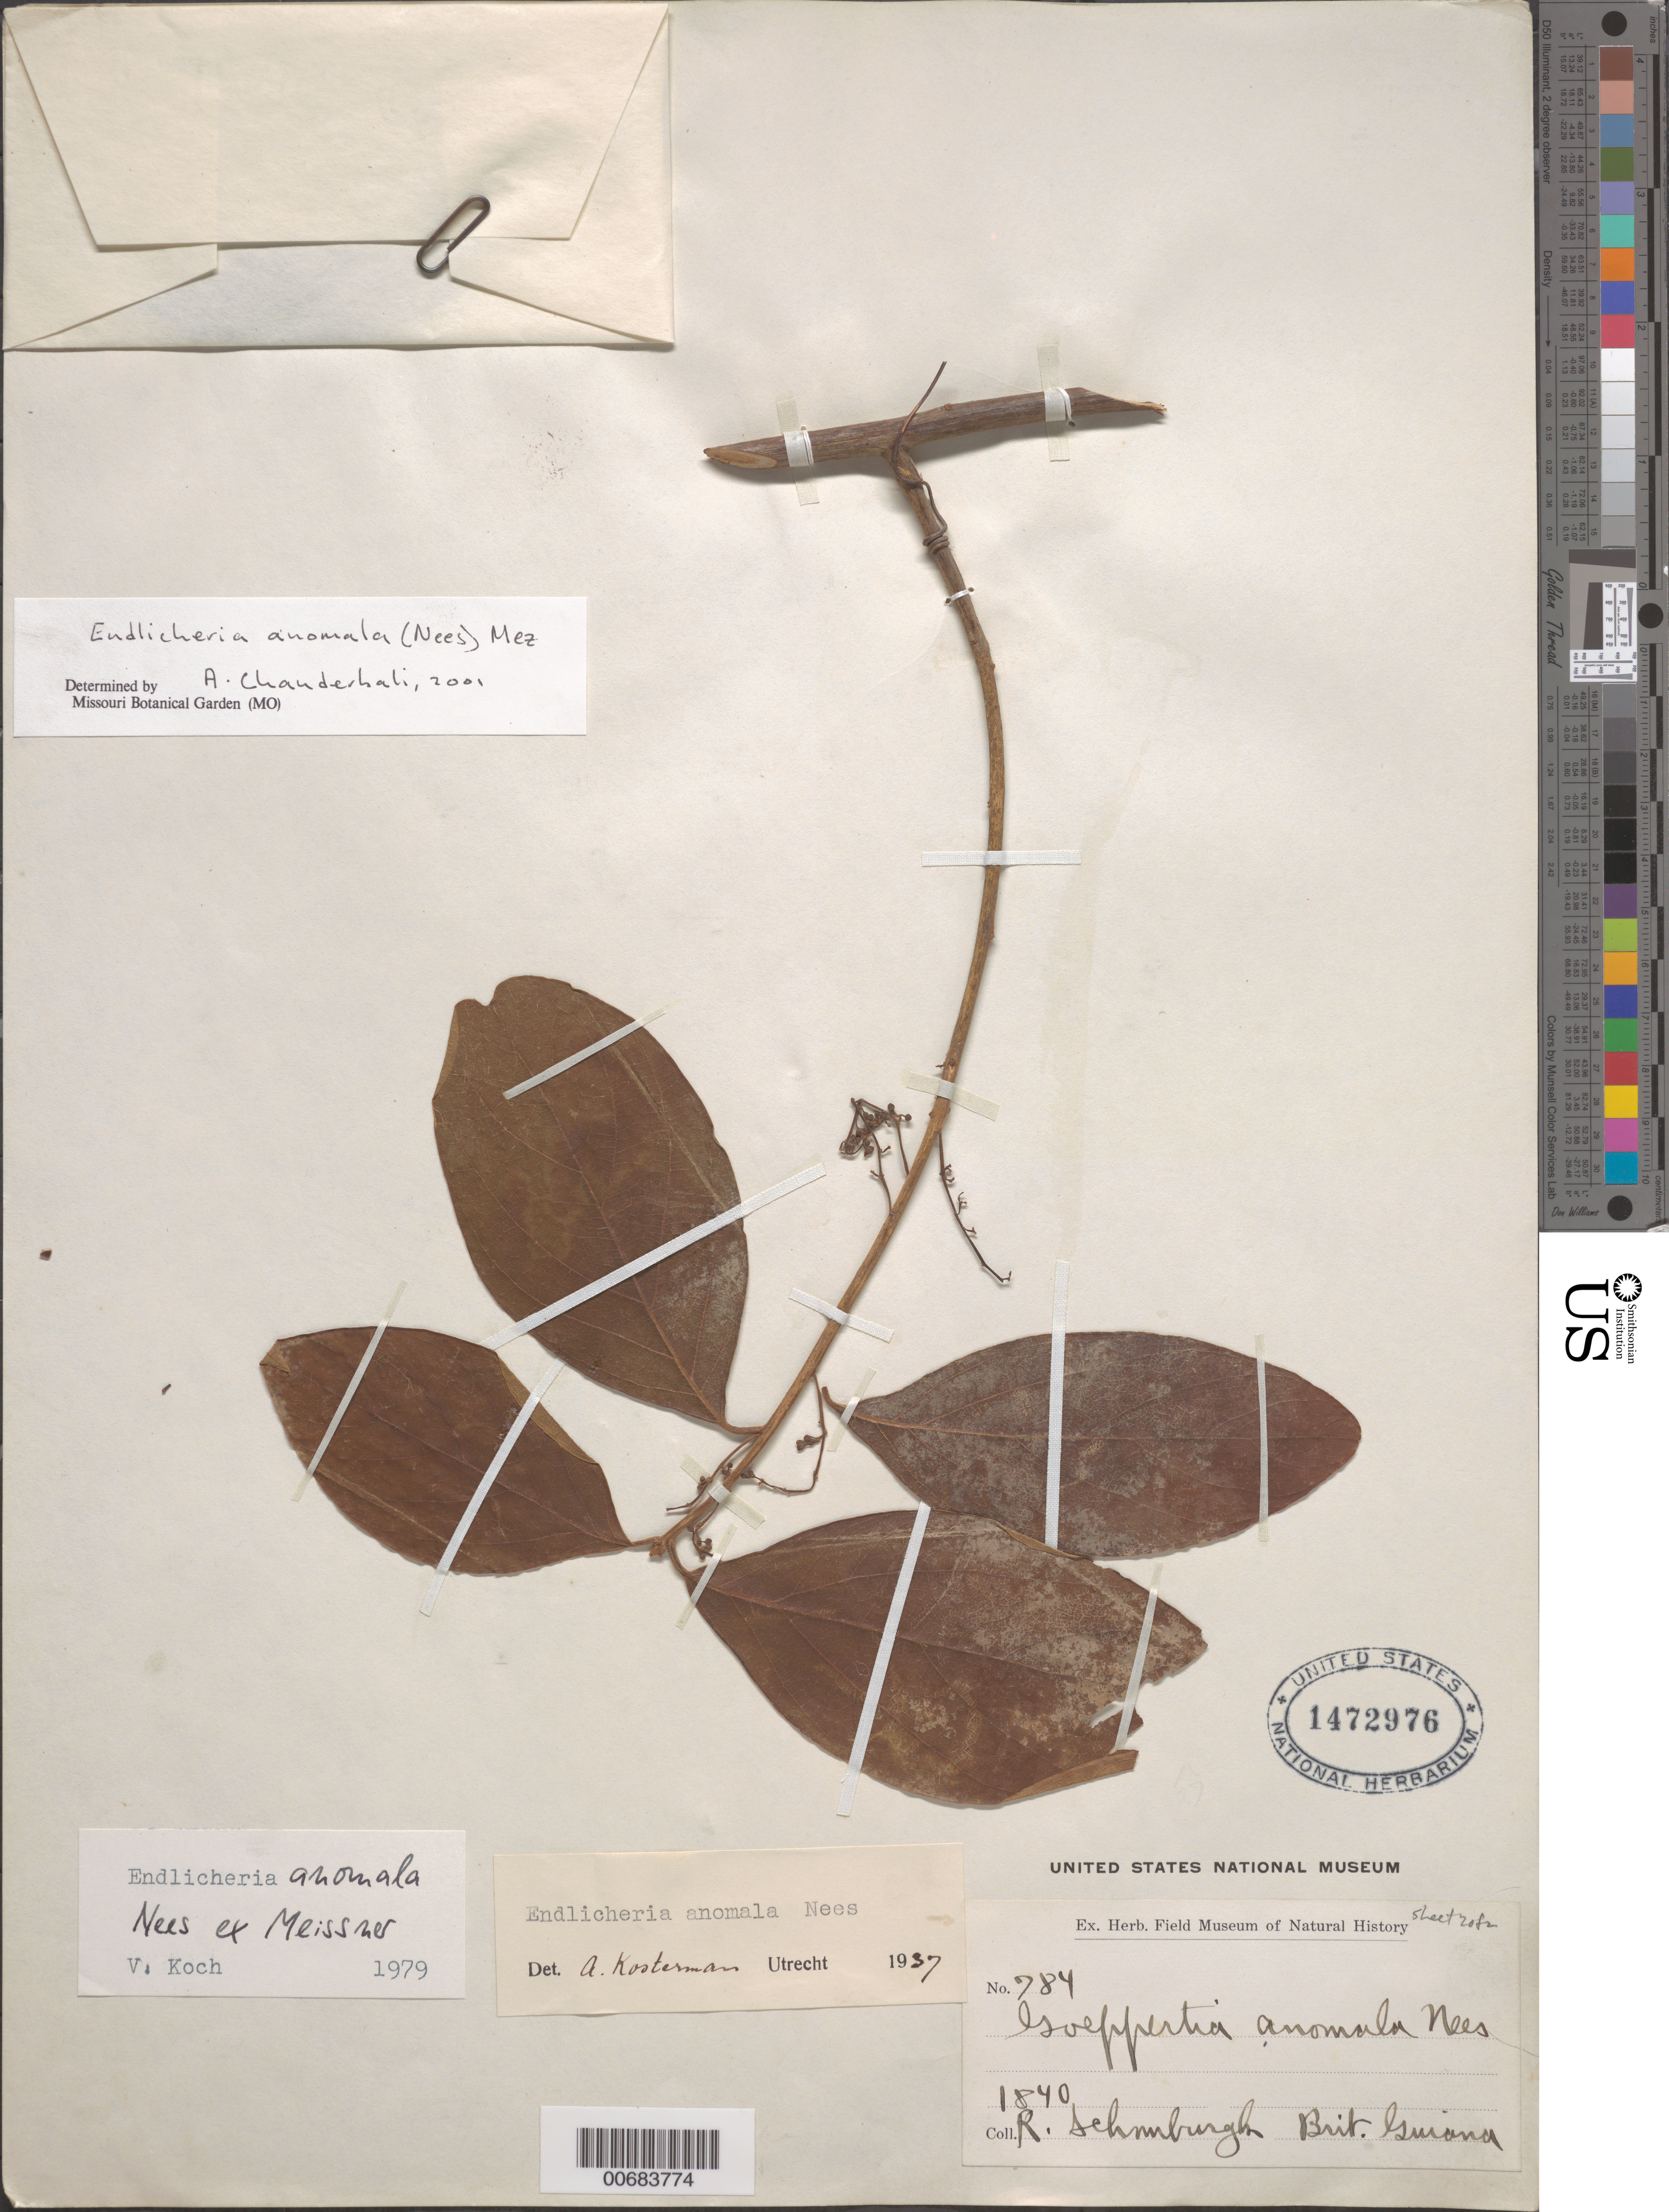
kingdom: Plantae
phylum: Tracheophyta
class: Magnoliopsida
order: Laurales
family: Lauraceae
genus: Endlicheria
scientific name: Endlicheria anomala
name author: Nees ex Meisn.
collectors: R. H. Schomburgk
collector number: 784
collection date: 1840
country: Guyana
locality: Brit. Guiana.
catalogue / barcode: US 1472976